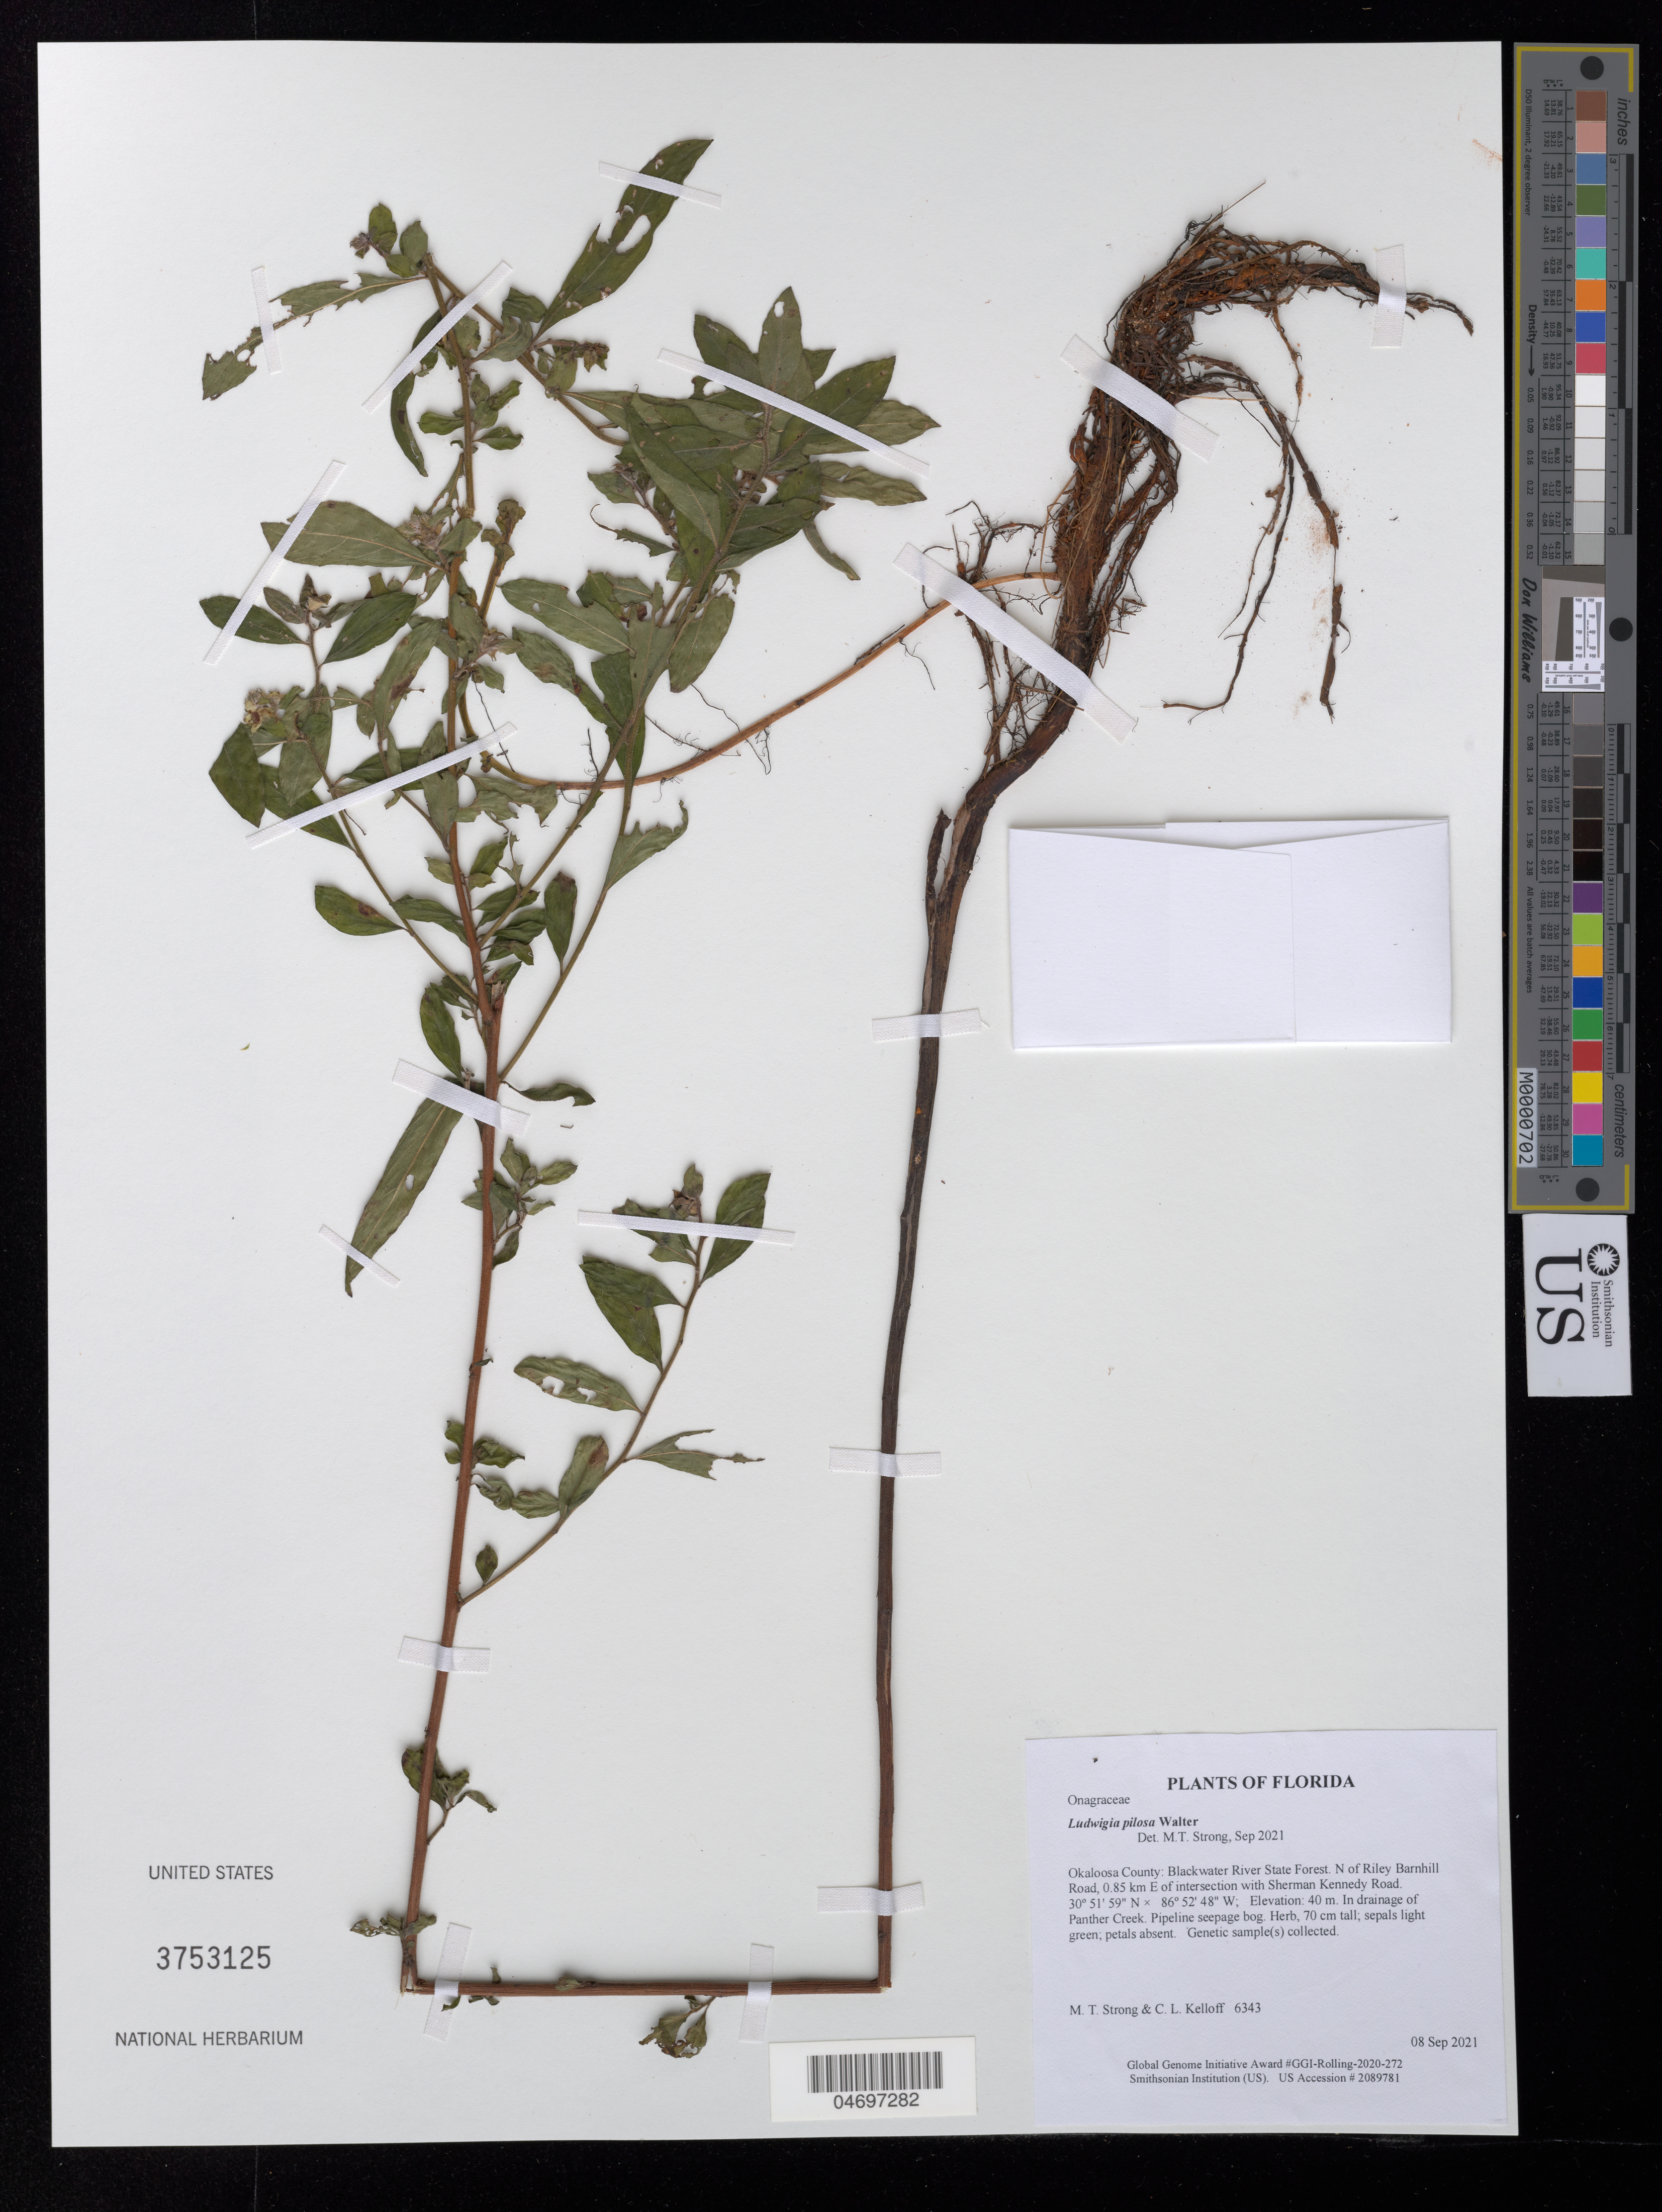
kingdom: Plantae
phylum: Tracheophyta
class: Magnoliopsida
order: Myrtales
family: Onagraceae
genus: Ludwigia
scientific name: Ludwigia pilosa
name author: Walter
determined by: Strong, Mark T.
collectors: M. T. Strong & C. L. Kelloff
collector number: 6343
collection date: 2021-09-08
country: United States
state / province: Florida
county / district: Okaloosa County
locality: Blackwater River State Forest. N of Riley Barnhill Road, 0.85 km E of intersection with Sherman Kennedy Road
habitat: In drainage of Panther Creek. Pipeline seepage bog.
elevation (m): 40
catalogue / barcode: US 3753125